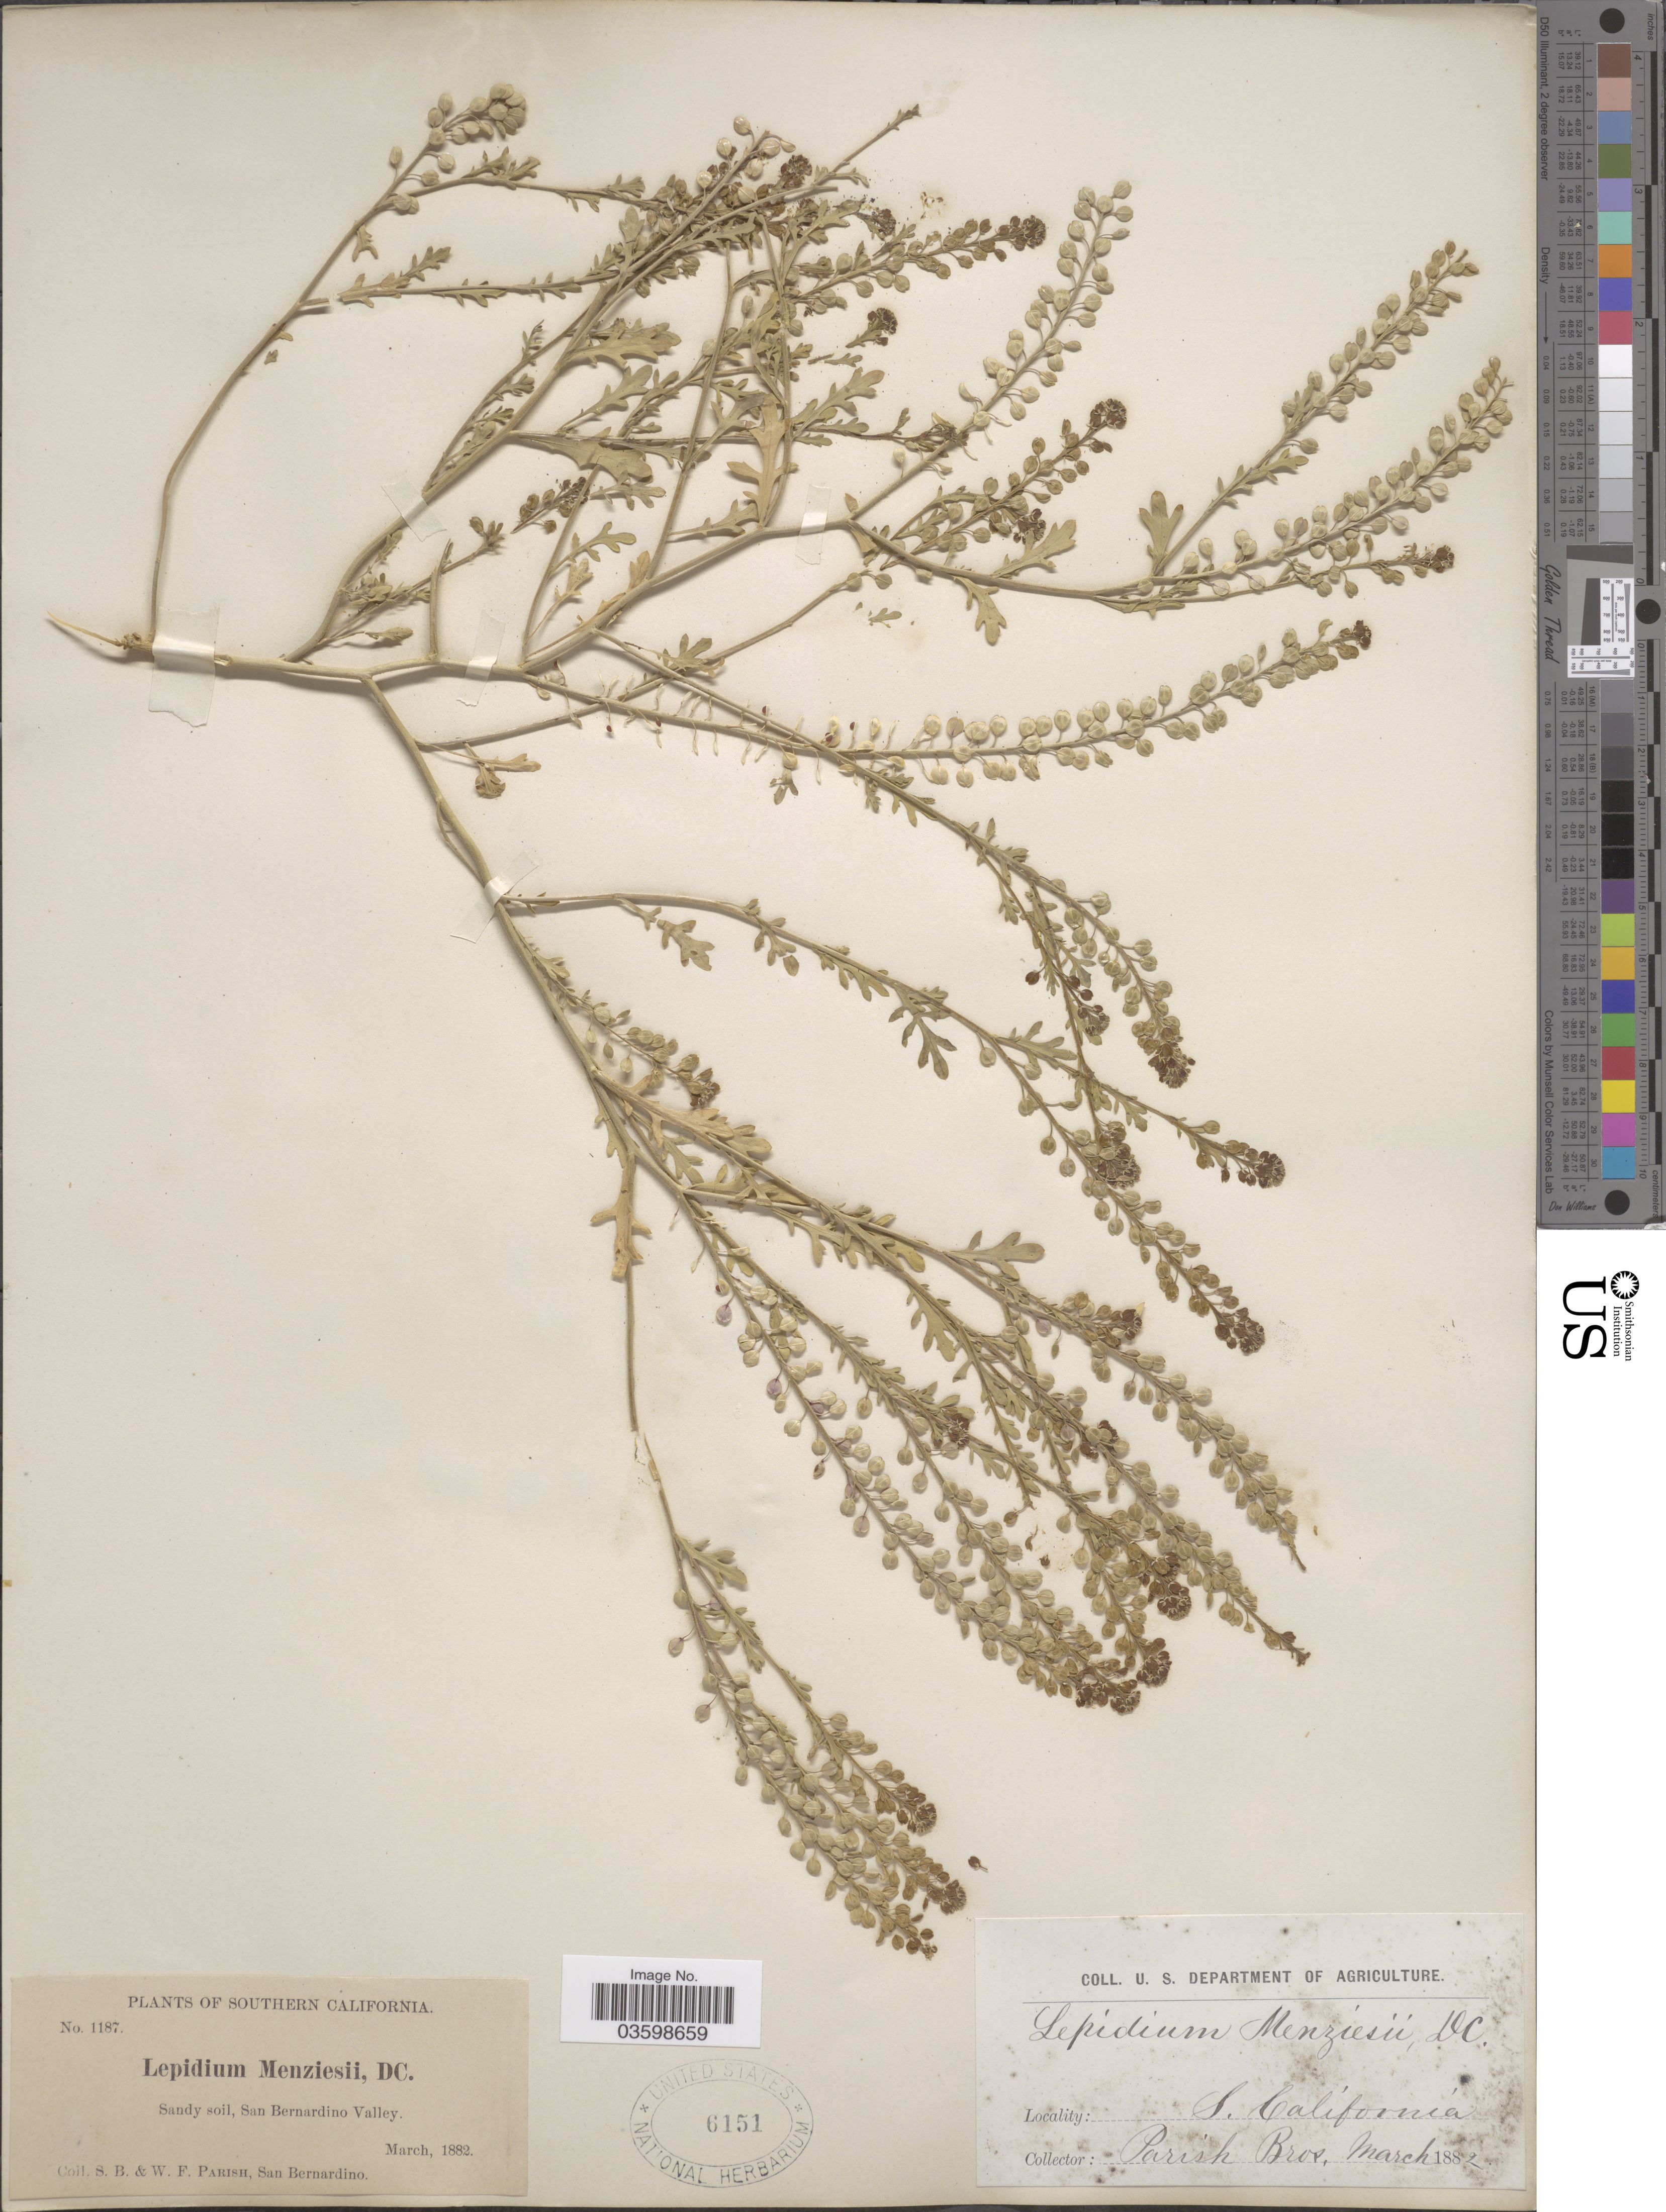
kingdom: Plantae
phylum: Tracheophyta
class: Magnoliopsida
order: Brassicales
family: Brassicaceae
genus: Lepidium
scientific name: Lepidium lasiocarpum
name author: Nutt.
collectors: S. B. Parish & W. F. Parish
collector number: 1187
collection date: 1882-03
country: United States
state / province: California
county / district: San Bernardino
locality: Southern California. San Bernardino Valley.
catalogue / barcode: US 6151